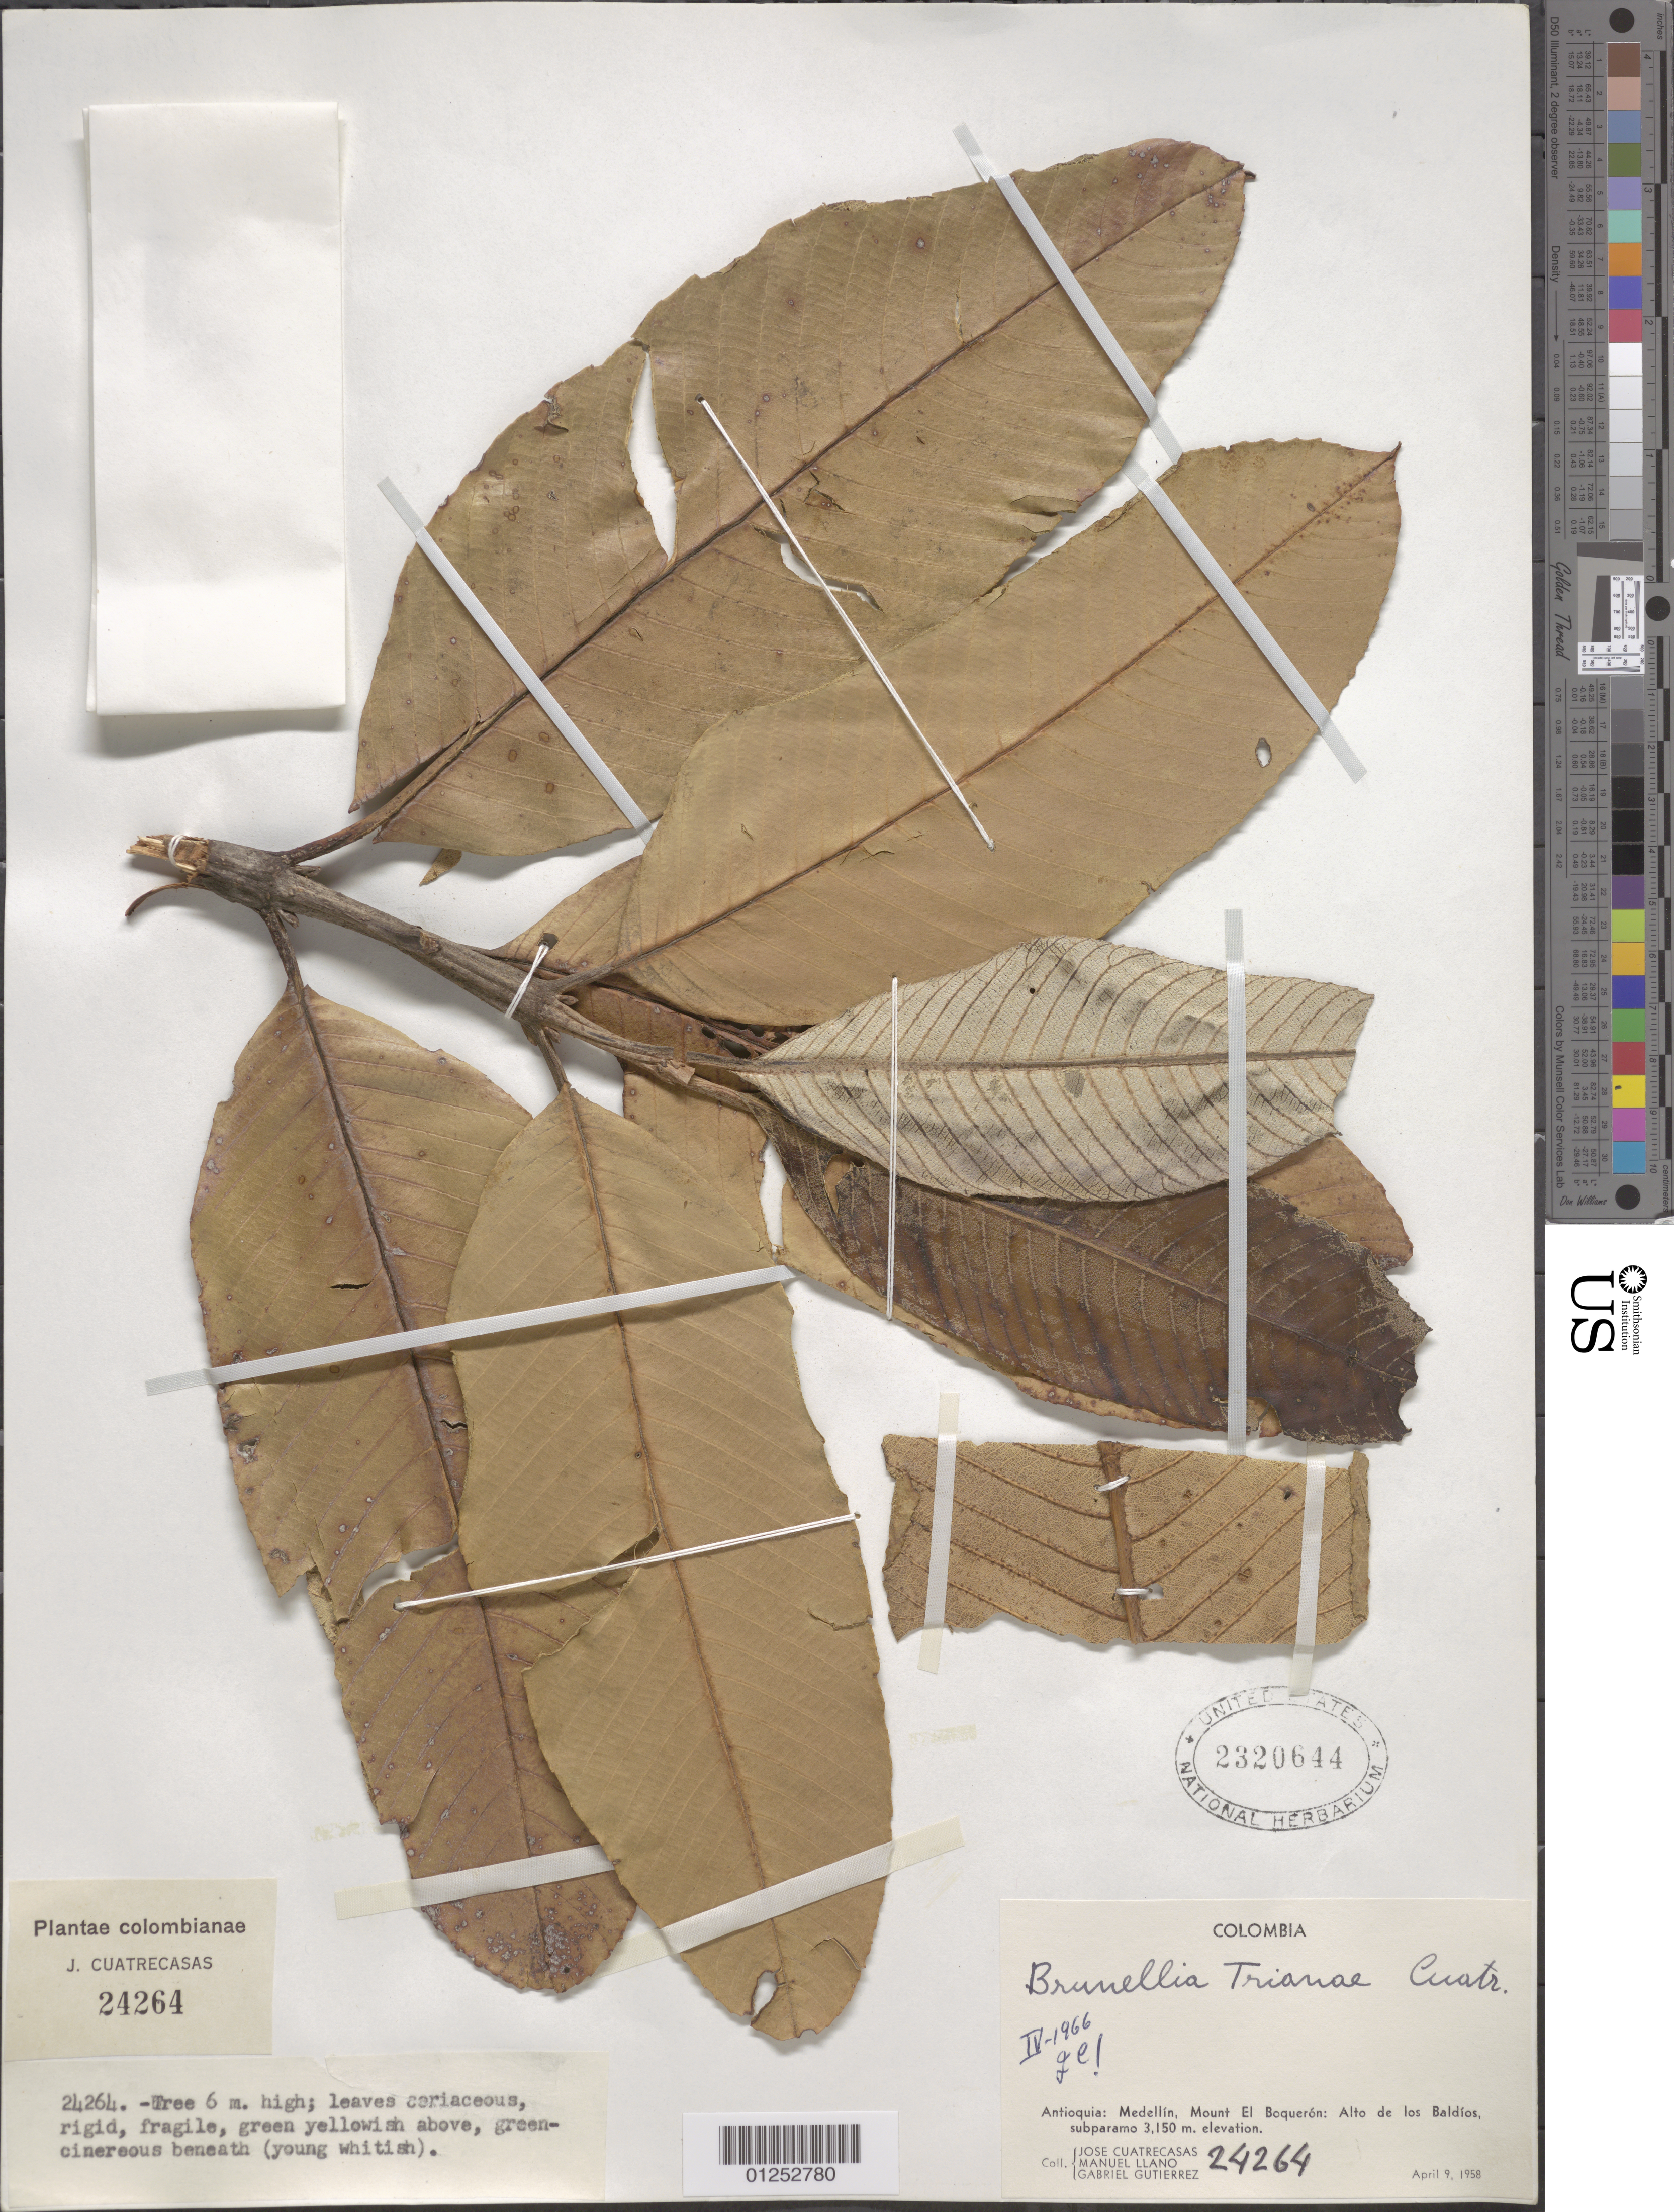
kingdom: Plantae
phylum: Tracheophyta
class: Magnoliopsida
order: Oxalidales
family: Brunelliaceae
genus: Brunellia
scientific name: Brunellia trianae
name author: Cuatrec.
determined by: Cuatrecasas, J.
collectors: J. Cuatrecasas, M. Llano & G. Gutierrez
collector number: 24264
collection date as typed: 9 Apr 1958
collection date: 1958-04-09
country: Colombia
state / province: Antioquiá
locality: Medellín, Mount El Boquerón, Alto de los Baldíos, subparamo.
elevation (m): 3150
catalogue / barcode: US 2320644